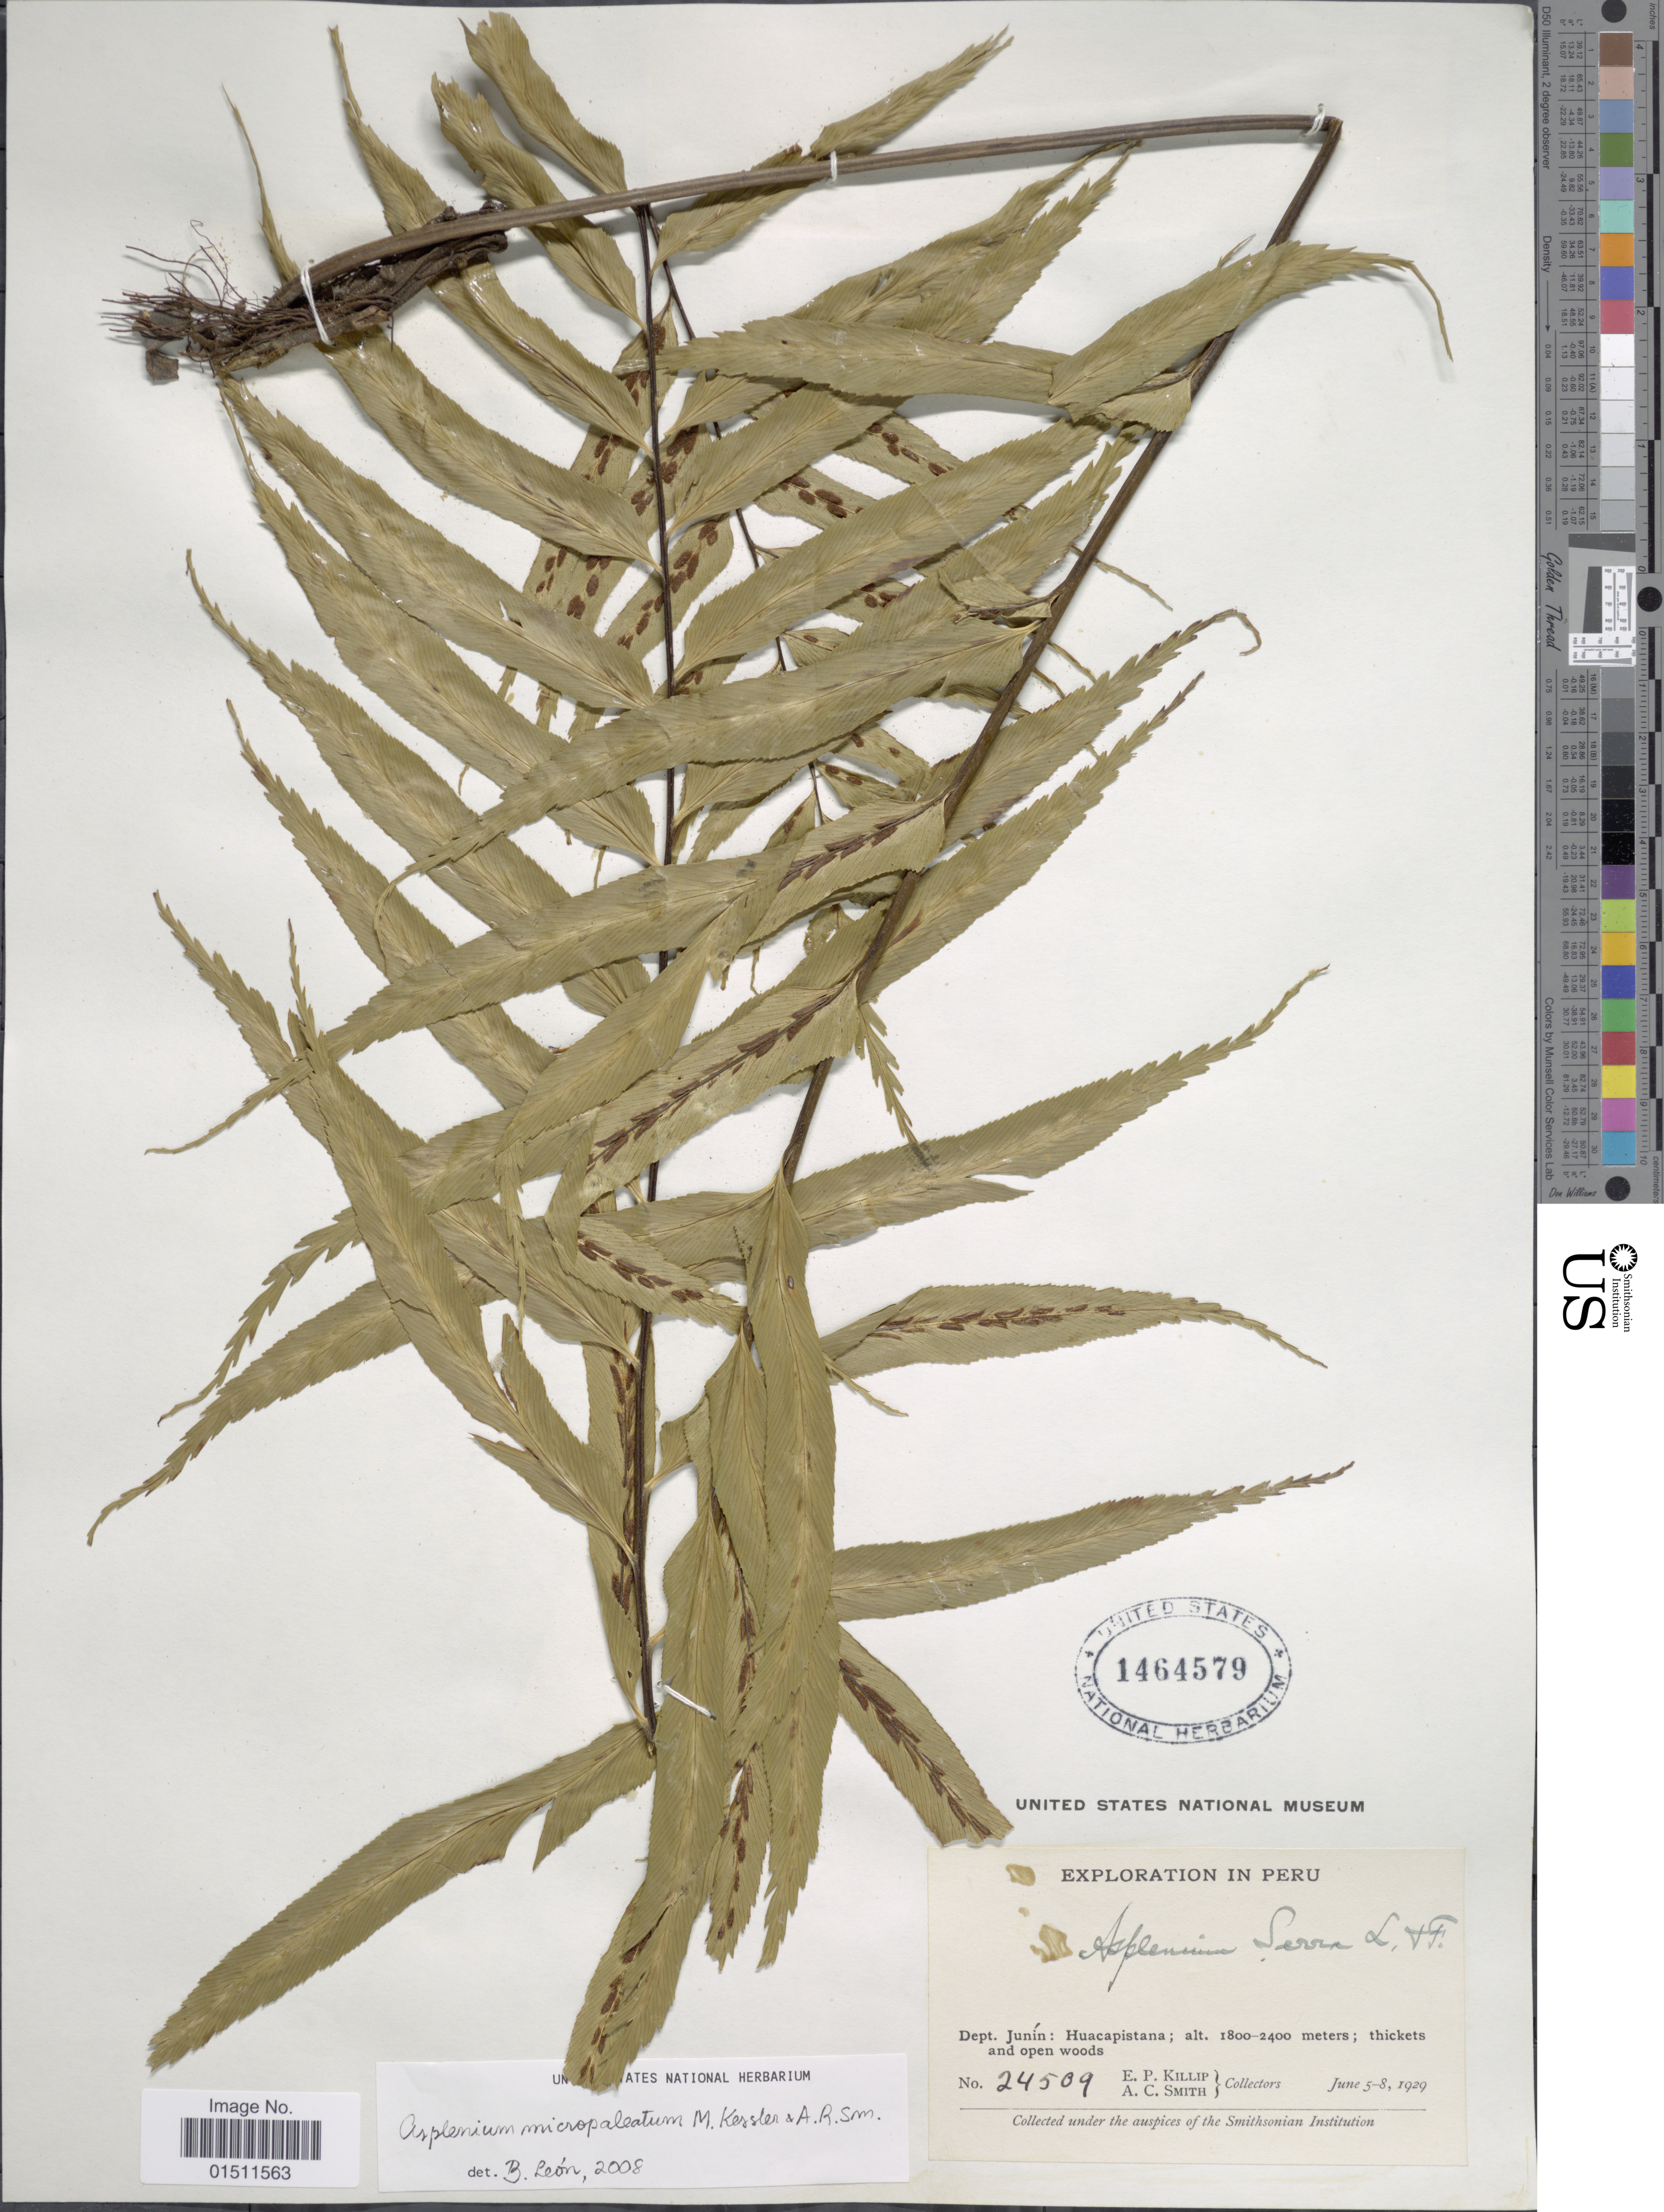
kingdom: Plantae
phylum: Tracheophyta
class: Polypodiopsida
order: Polypodiales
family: Aspleniaceae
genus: Asplenium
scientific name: Asplenium micropaleatum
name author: M. Kessler & A.R. Sm.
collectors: E. P. Killip & A. C. Smith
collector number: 24509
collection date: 1929-06-05/1929-06-08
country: Peru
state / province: Junín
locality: Dept. Junin: Huacapistana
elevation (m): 1800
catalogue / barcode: US 1464579